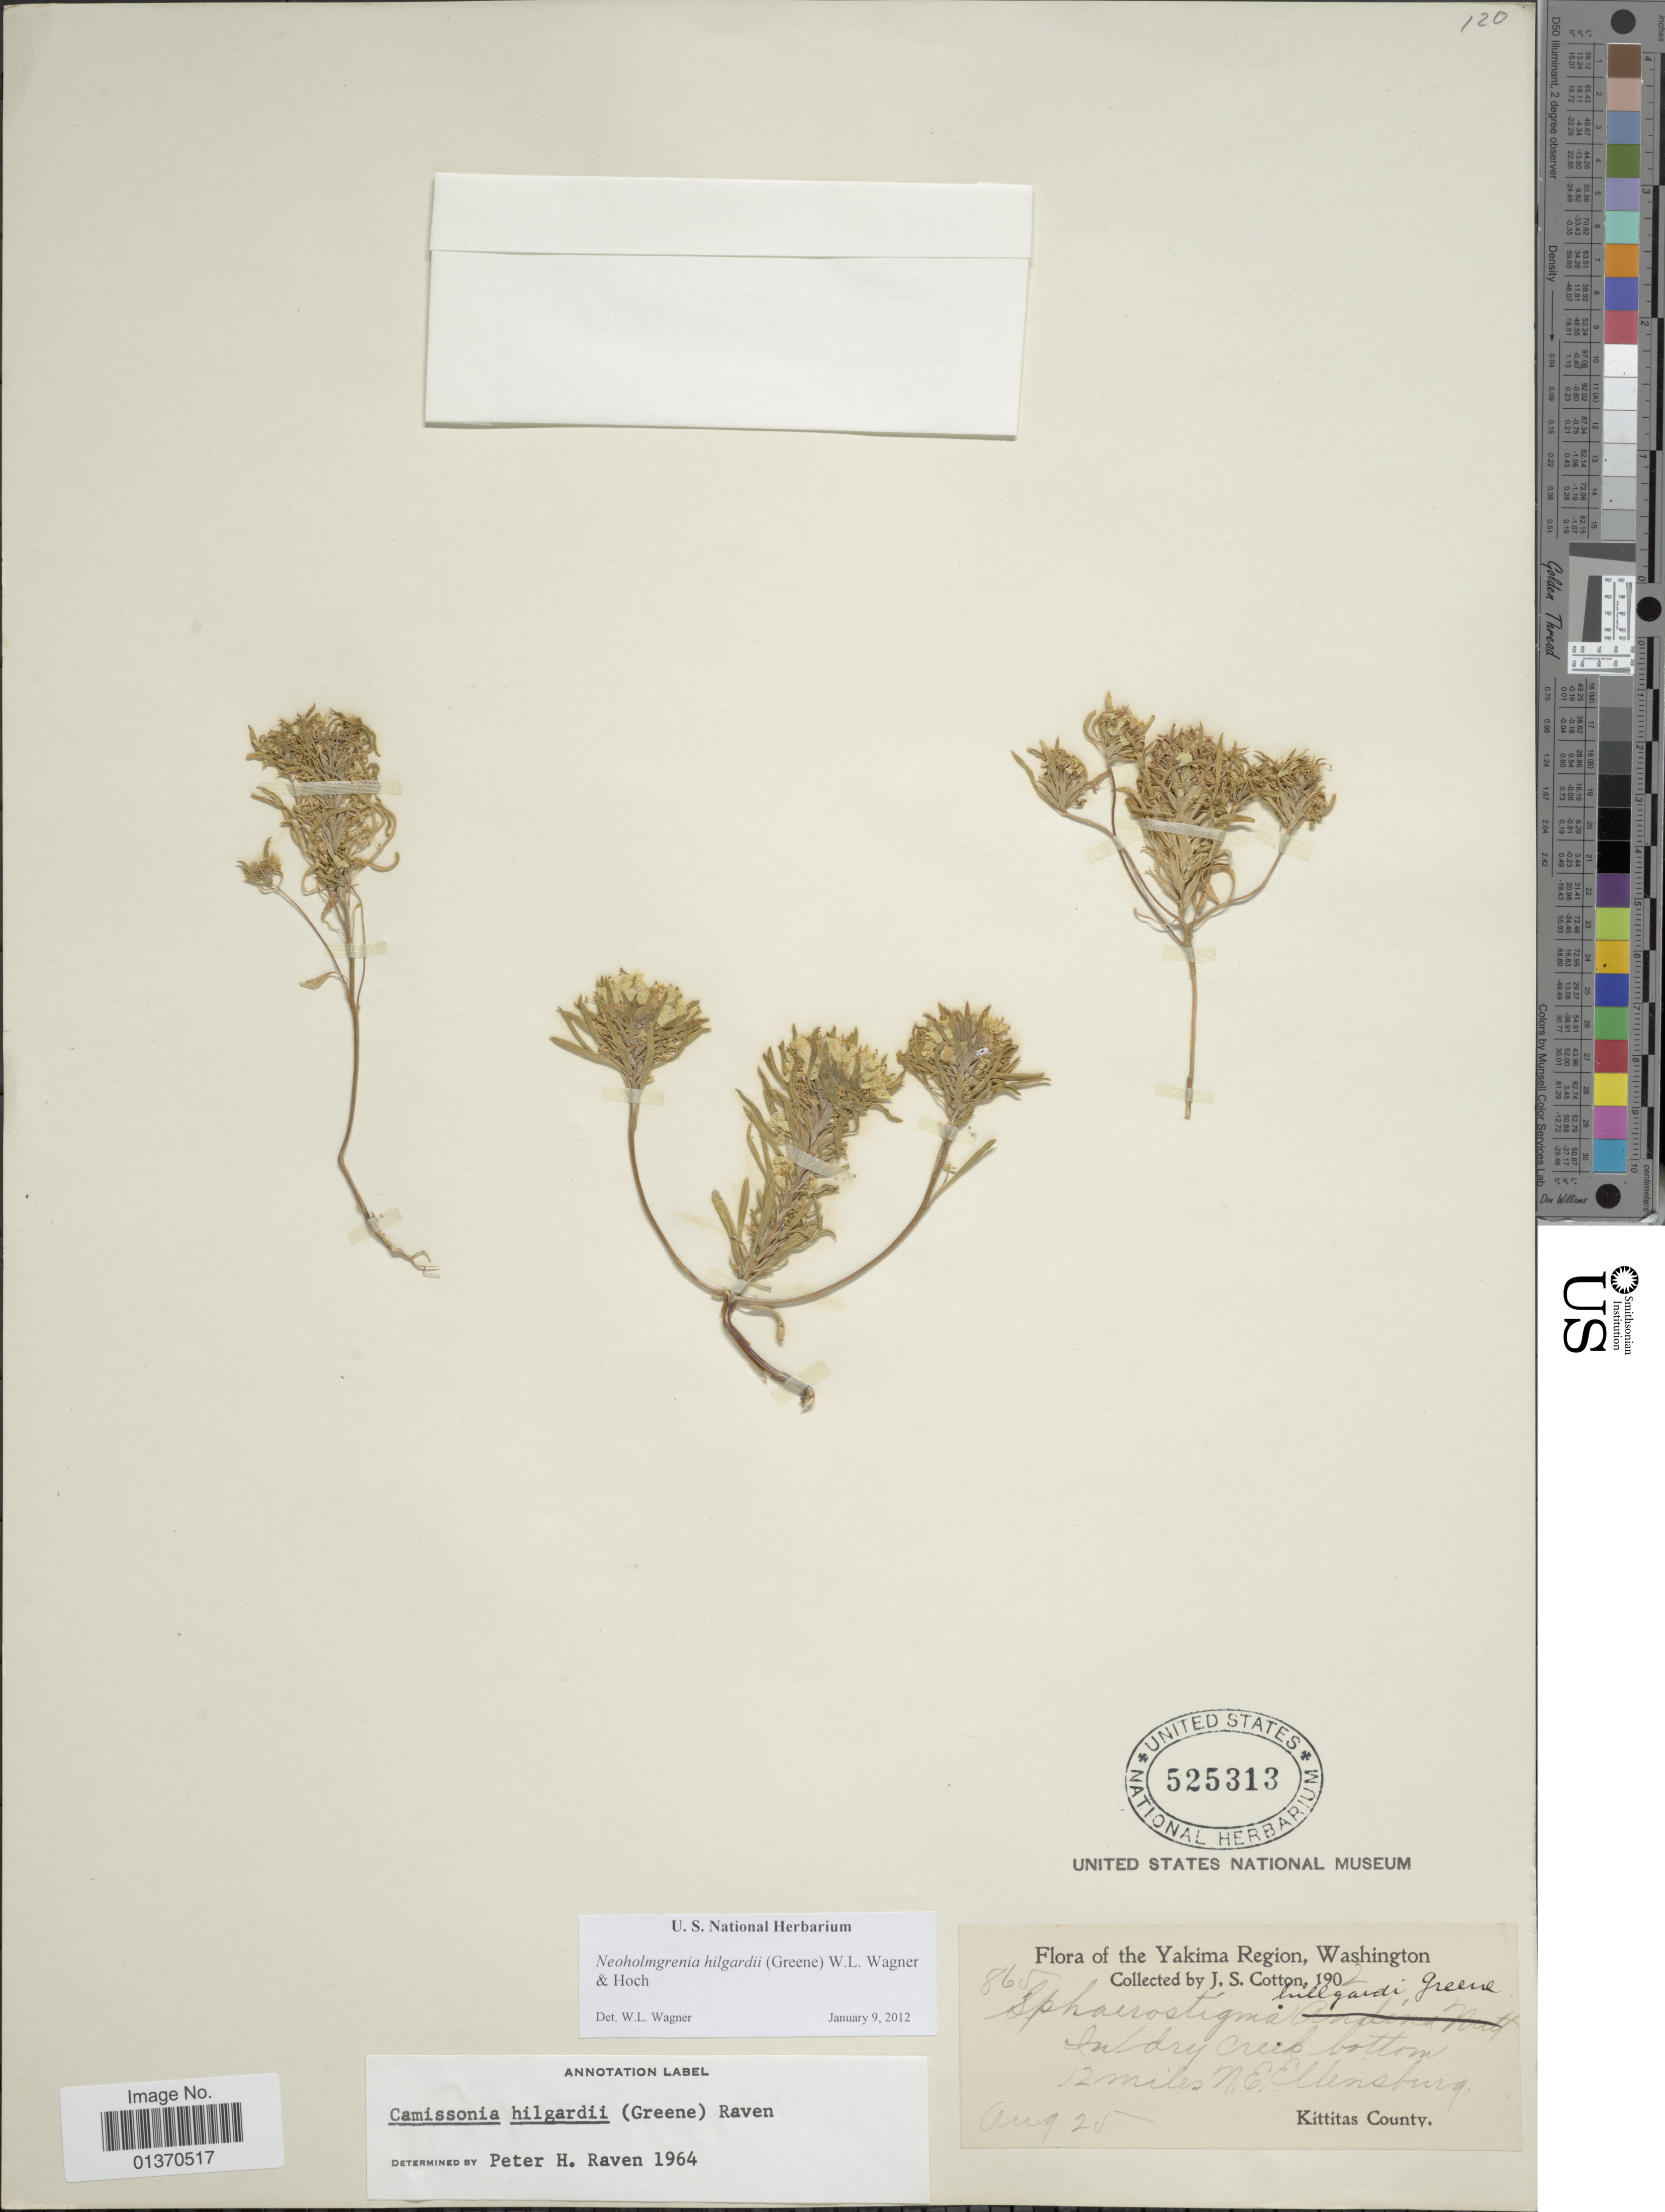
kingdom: Plantae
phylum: Tracheophyta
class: Magnoliopsida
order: Myrtales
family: Onagraceae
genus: Neoholmgrenia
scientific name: Neoholmgrenia hilgardii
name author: (Greene) W.L. Wagner & Hoch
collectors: J. S. Cotton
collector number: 865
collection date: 1902-08-25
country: United States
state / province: Washington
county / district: Kittitas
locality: Yakima Region, in dry creek bottom 12 miles N.E. Ellensburg, Kittitas County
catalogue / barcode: US 525313